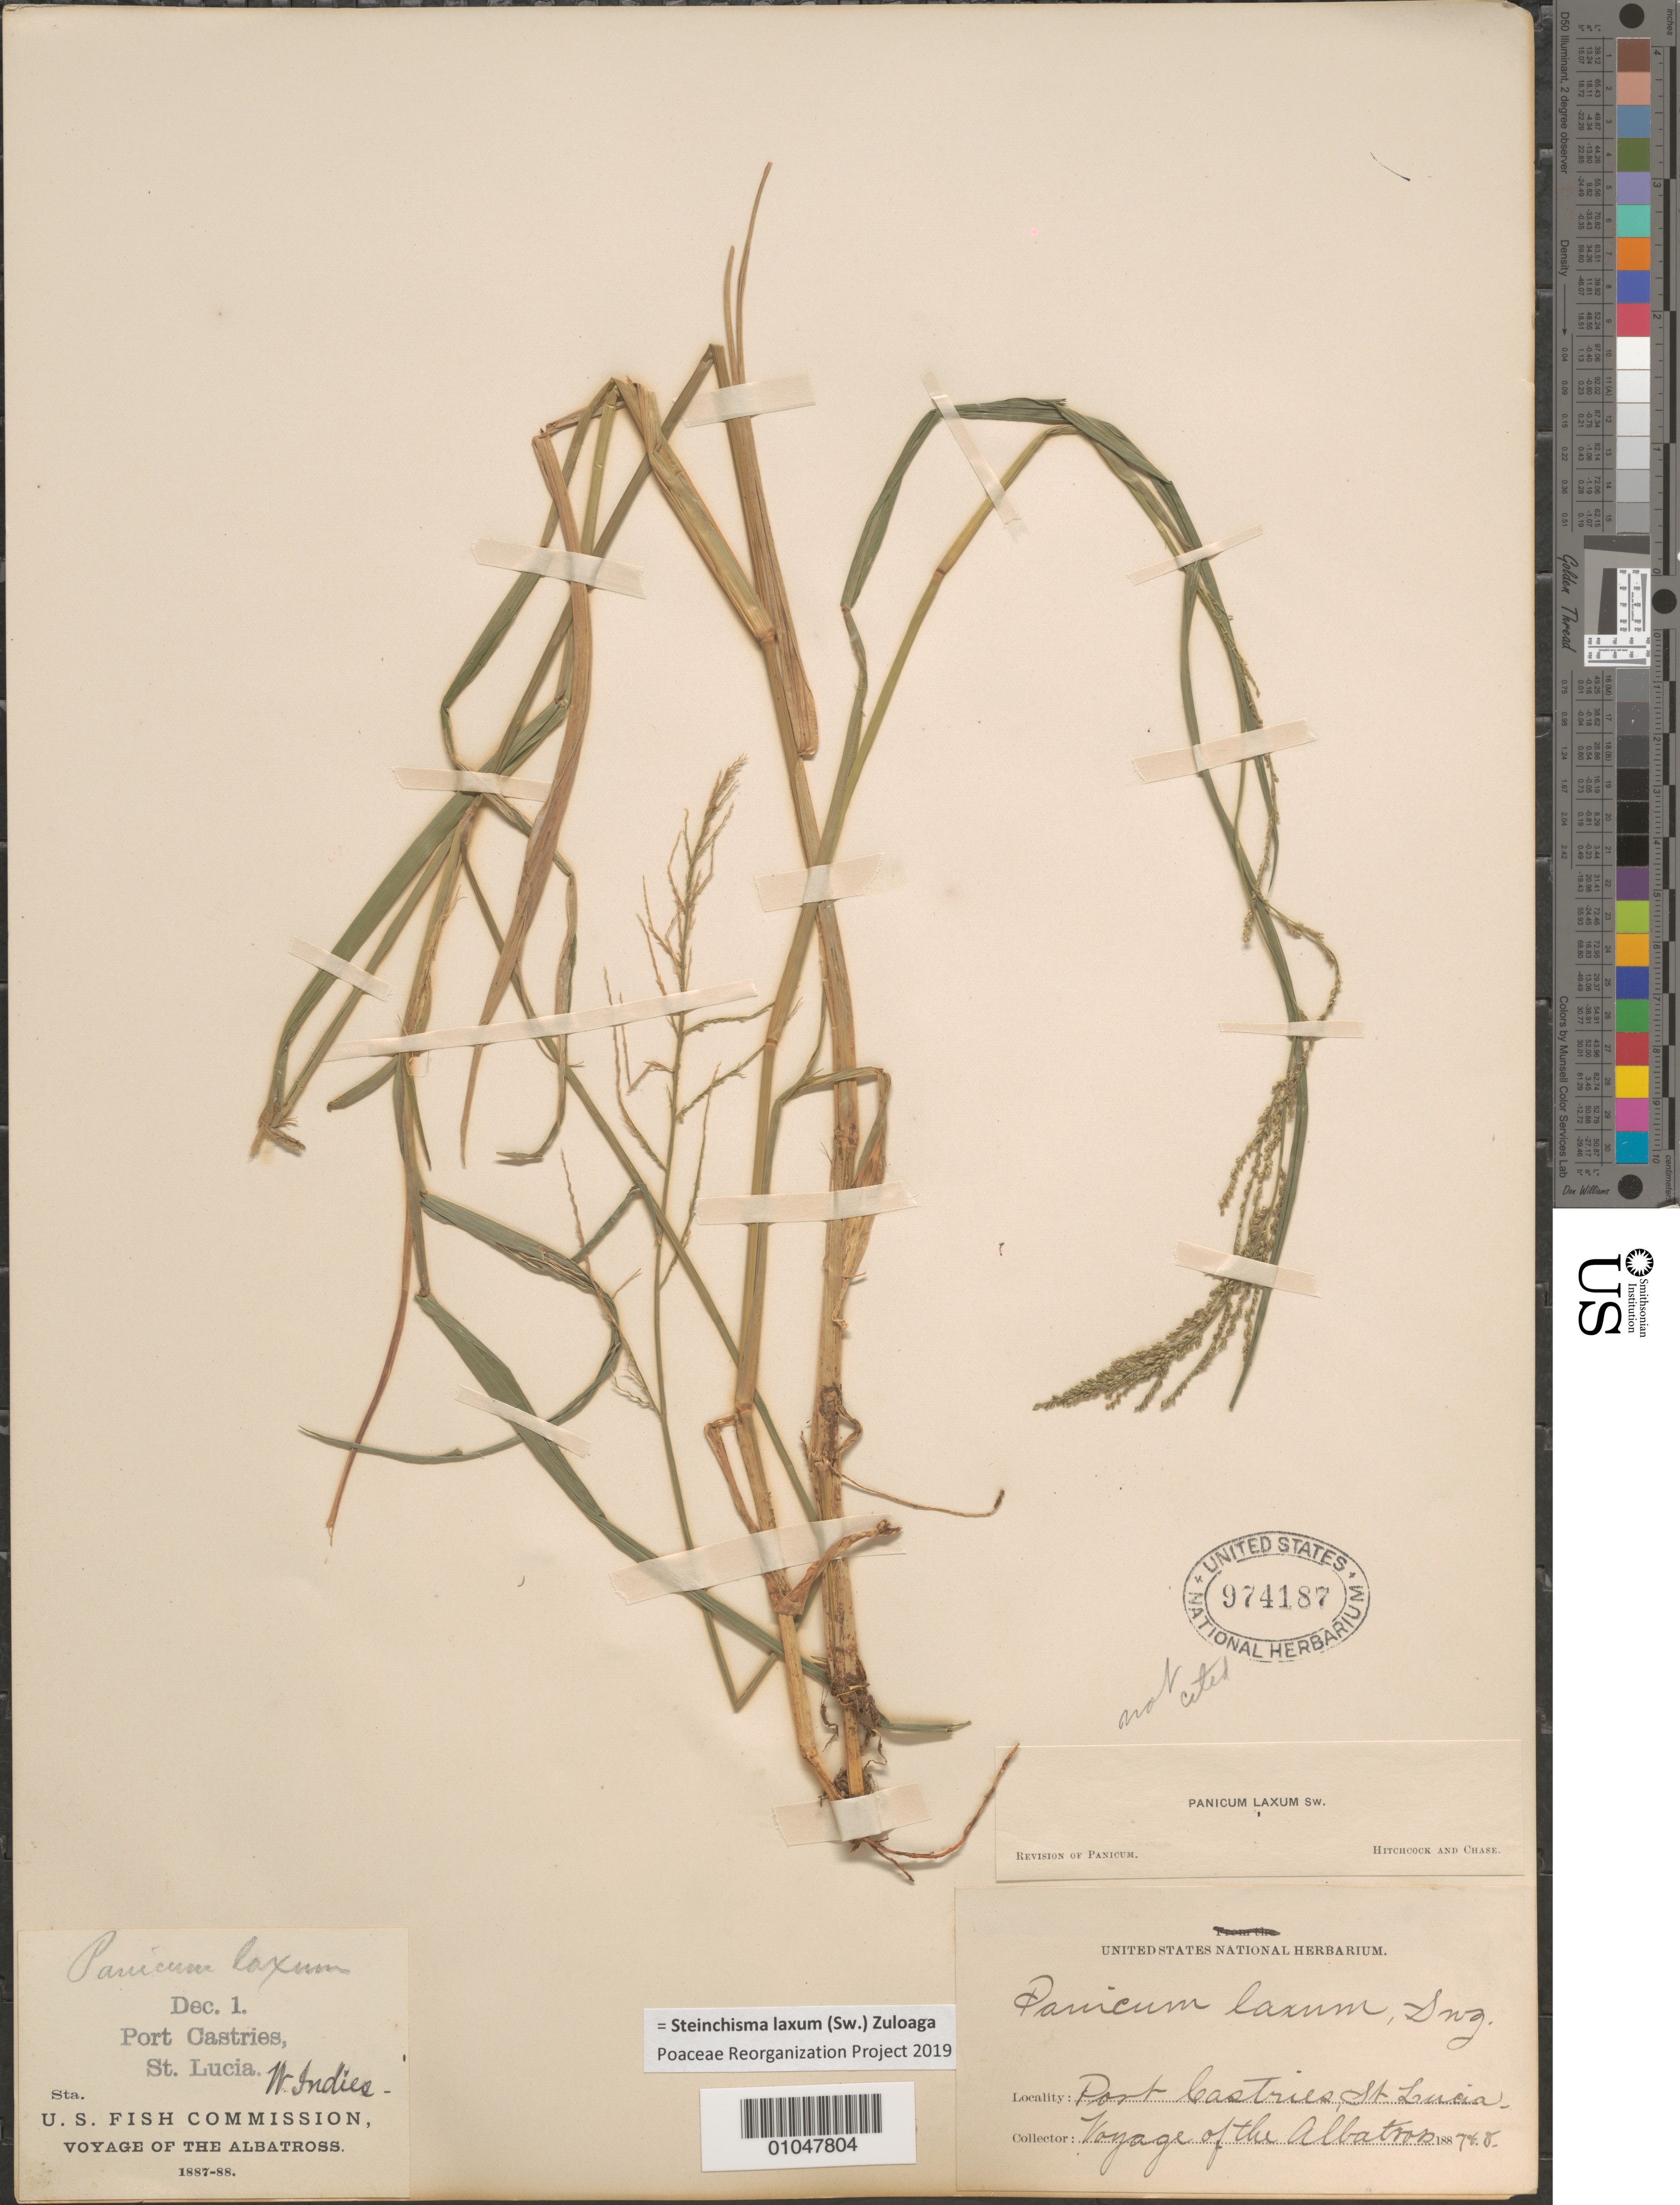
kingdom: Plantae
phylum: Tracheophyta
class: Liliopsida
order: Poales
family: Poaceae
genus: Panicum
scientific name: Panicum laxum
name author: Sw.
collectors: "The Albatross"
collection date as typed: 01 Dec 1887 to -- --- 1888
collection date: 1887-12-01/1888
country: St. Lucia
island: St. Lucia I.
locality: Port Castries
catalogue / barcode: US 974187